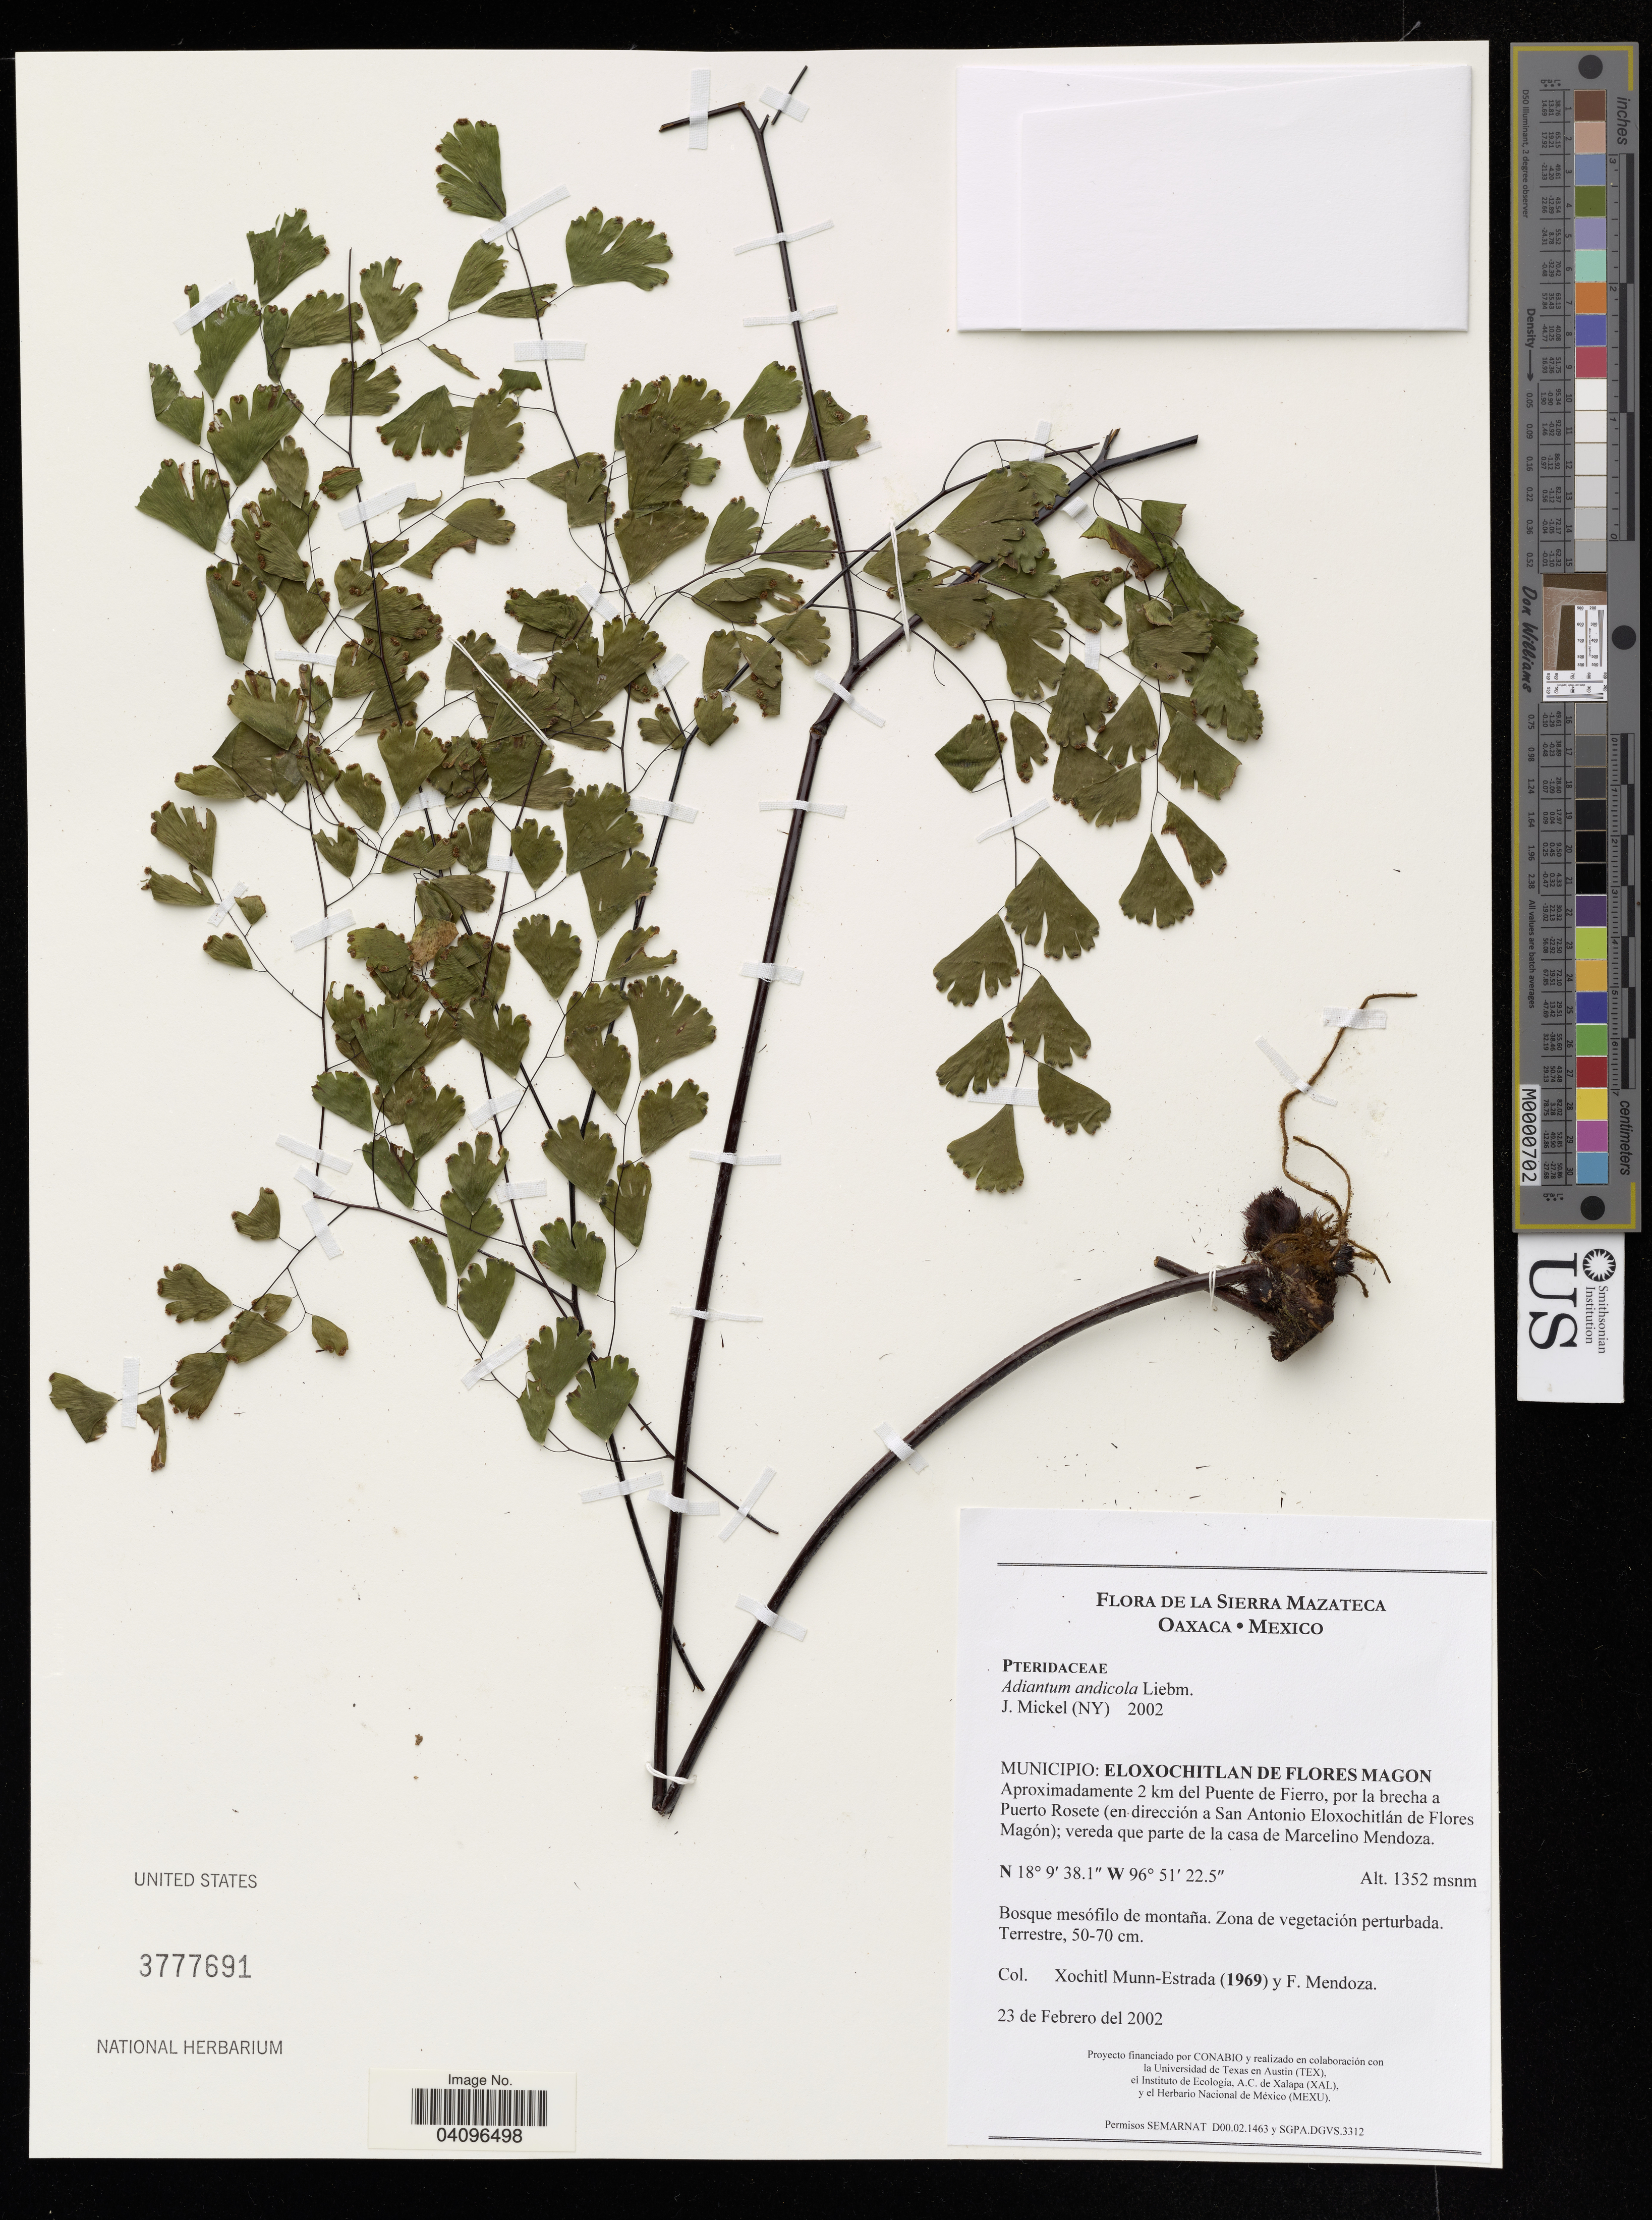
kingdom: Plantae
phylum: Tracheophyta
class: Polypodiopsida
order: Polypodiales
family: Pteridaceae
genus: Adiantum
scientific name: Adiantum andicola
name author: Liebm.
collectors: X. Munn-Estrada & F. Mendoza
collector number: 1969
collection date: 2002-02-23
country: Mexico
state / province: Oaxaca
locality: La Sierra Mazateca. Municipio: Eloxochitlan de Flores Magon. Aproximadamente 2 km del Puente de Fierro, por la brecha a Puerto Rosete (en dirección a San Antonio Eloxochitlán de Flores Magón); vereda que parte de la casa de Marcelino Mendoza.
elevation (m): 1352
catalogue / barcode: US 3777691